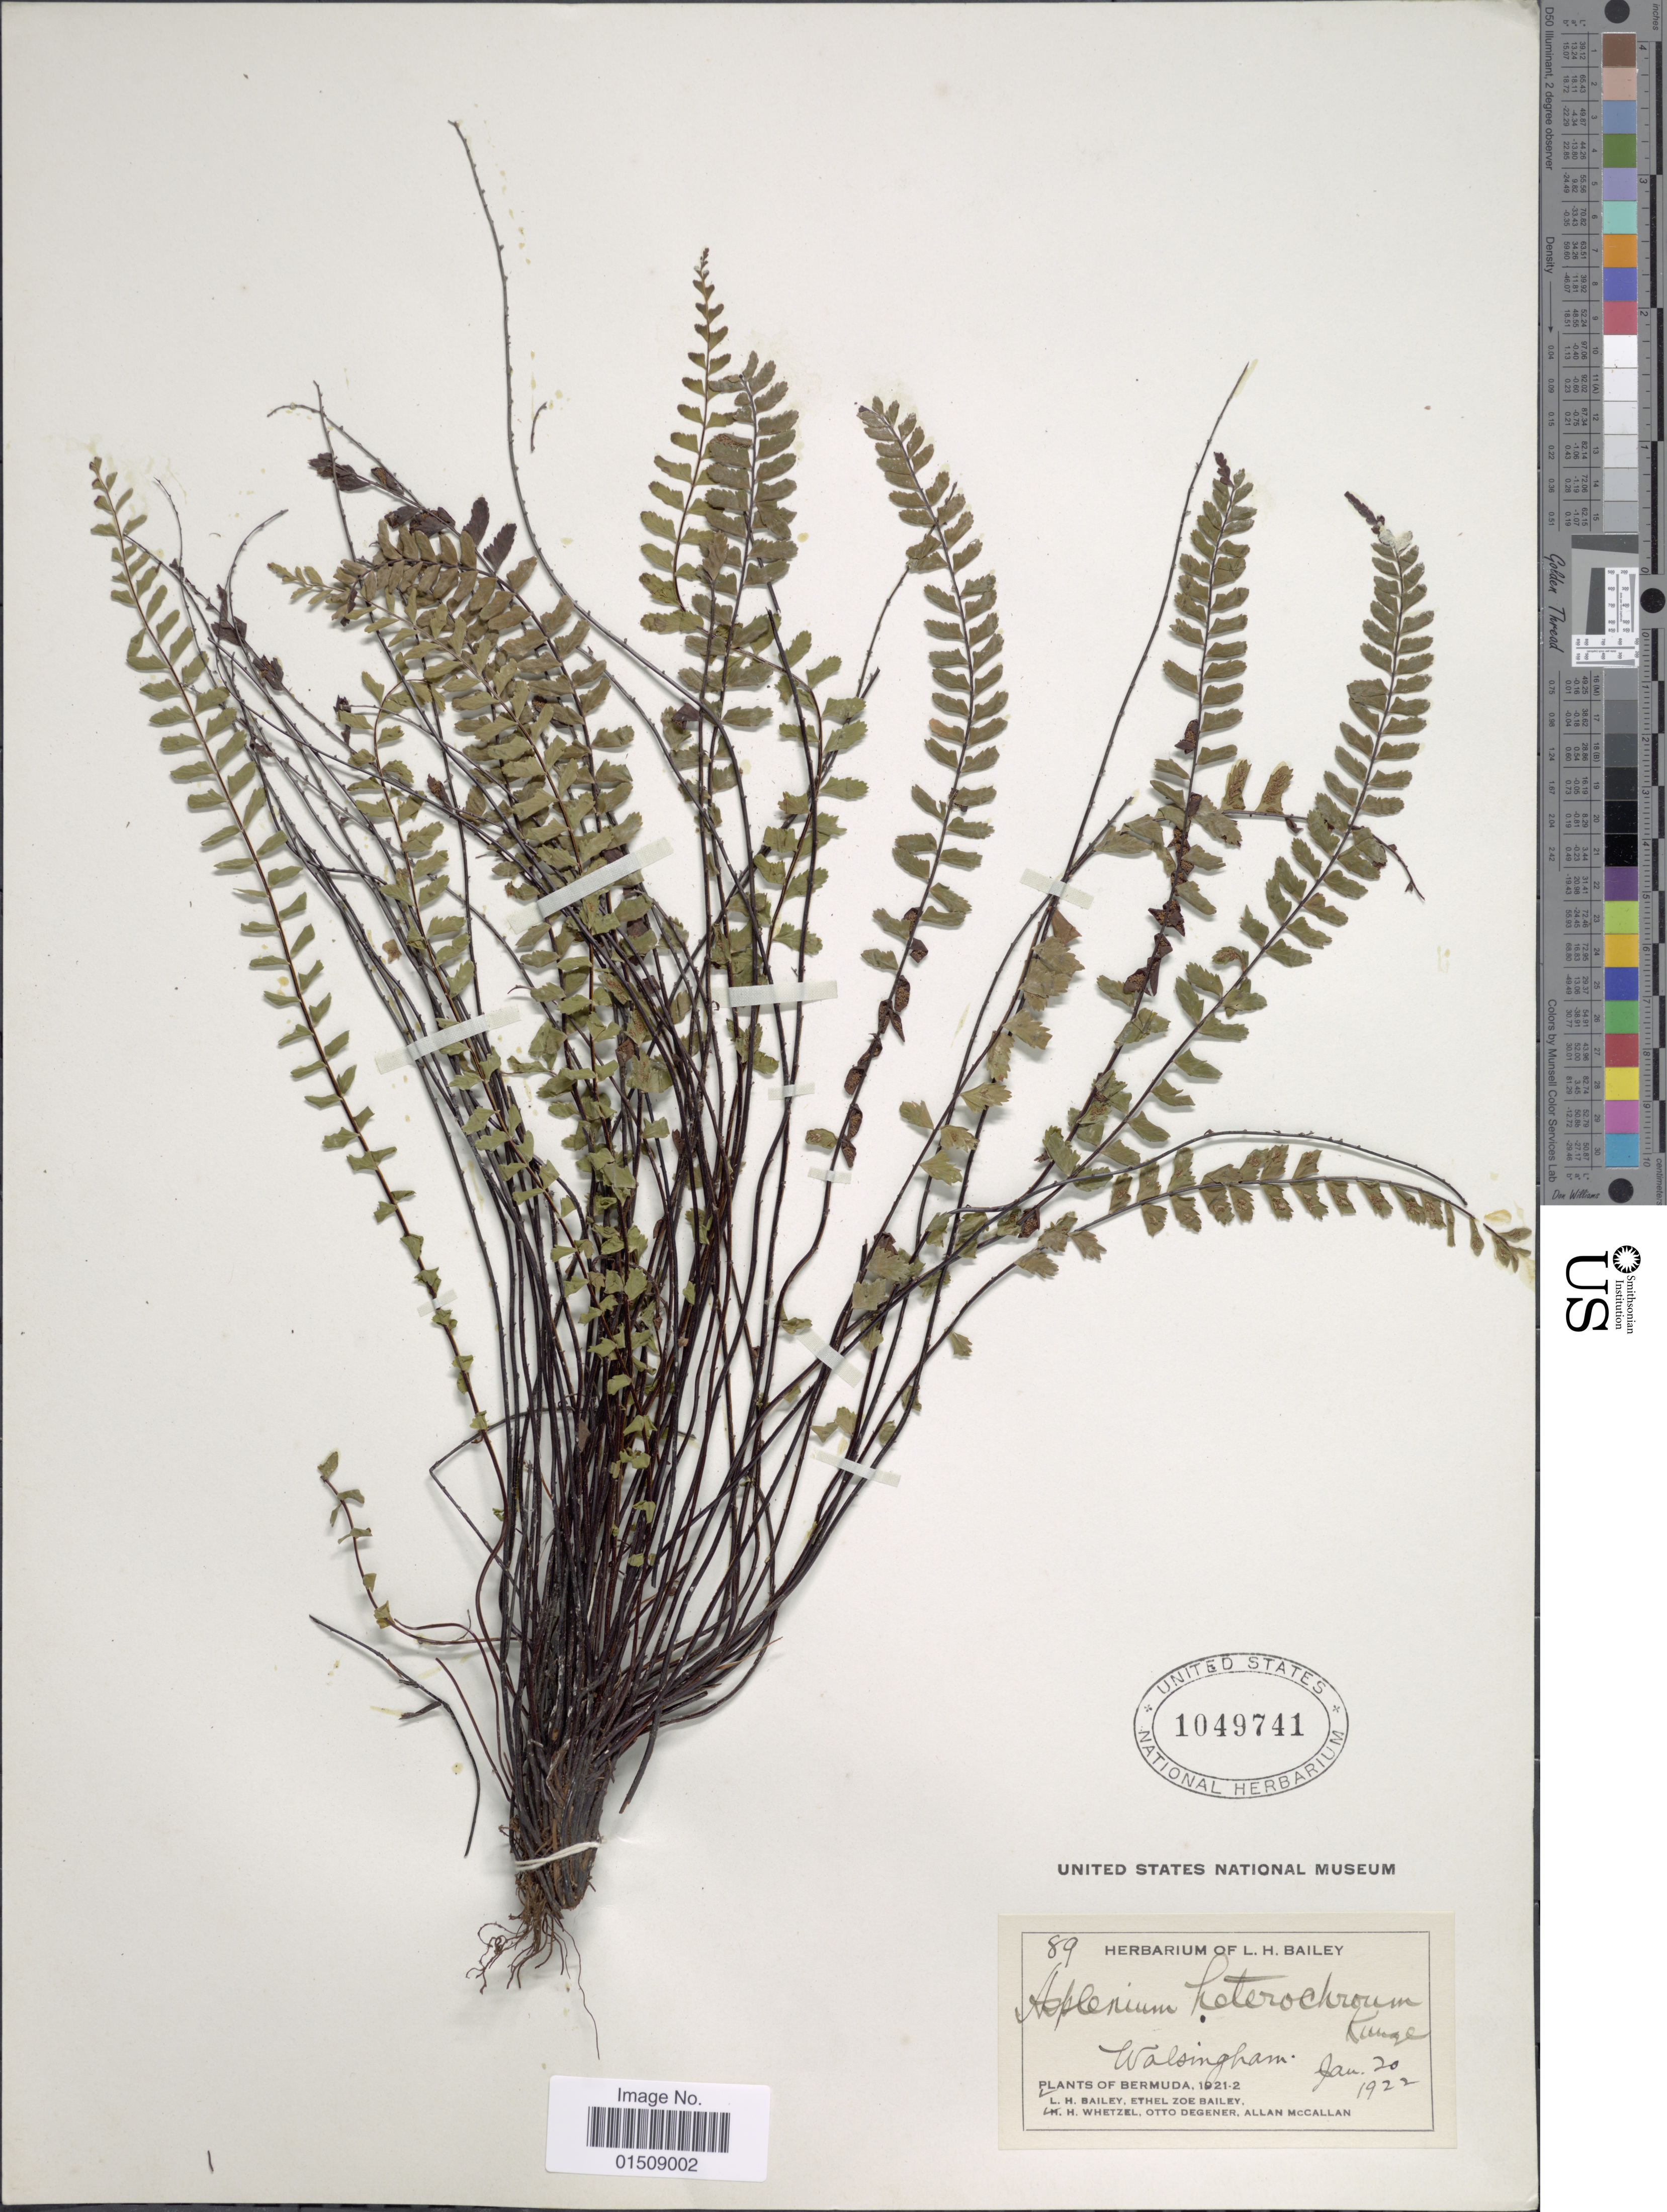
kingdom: Plantae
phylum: Tracheophyta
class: Polypodiopsida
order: Polypodiales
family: Aspleniaceae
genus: Asplenium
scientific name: Asplenium heterochroum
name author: Kunze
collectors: L. H. Bailey, E. Z. Bailey, H. Whetzel, O. Degener & A. McCallan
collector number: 89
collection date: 1922-01-20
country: Bermuda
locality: Walsingham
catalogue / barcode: US 1049741